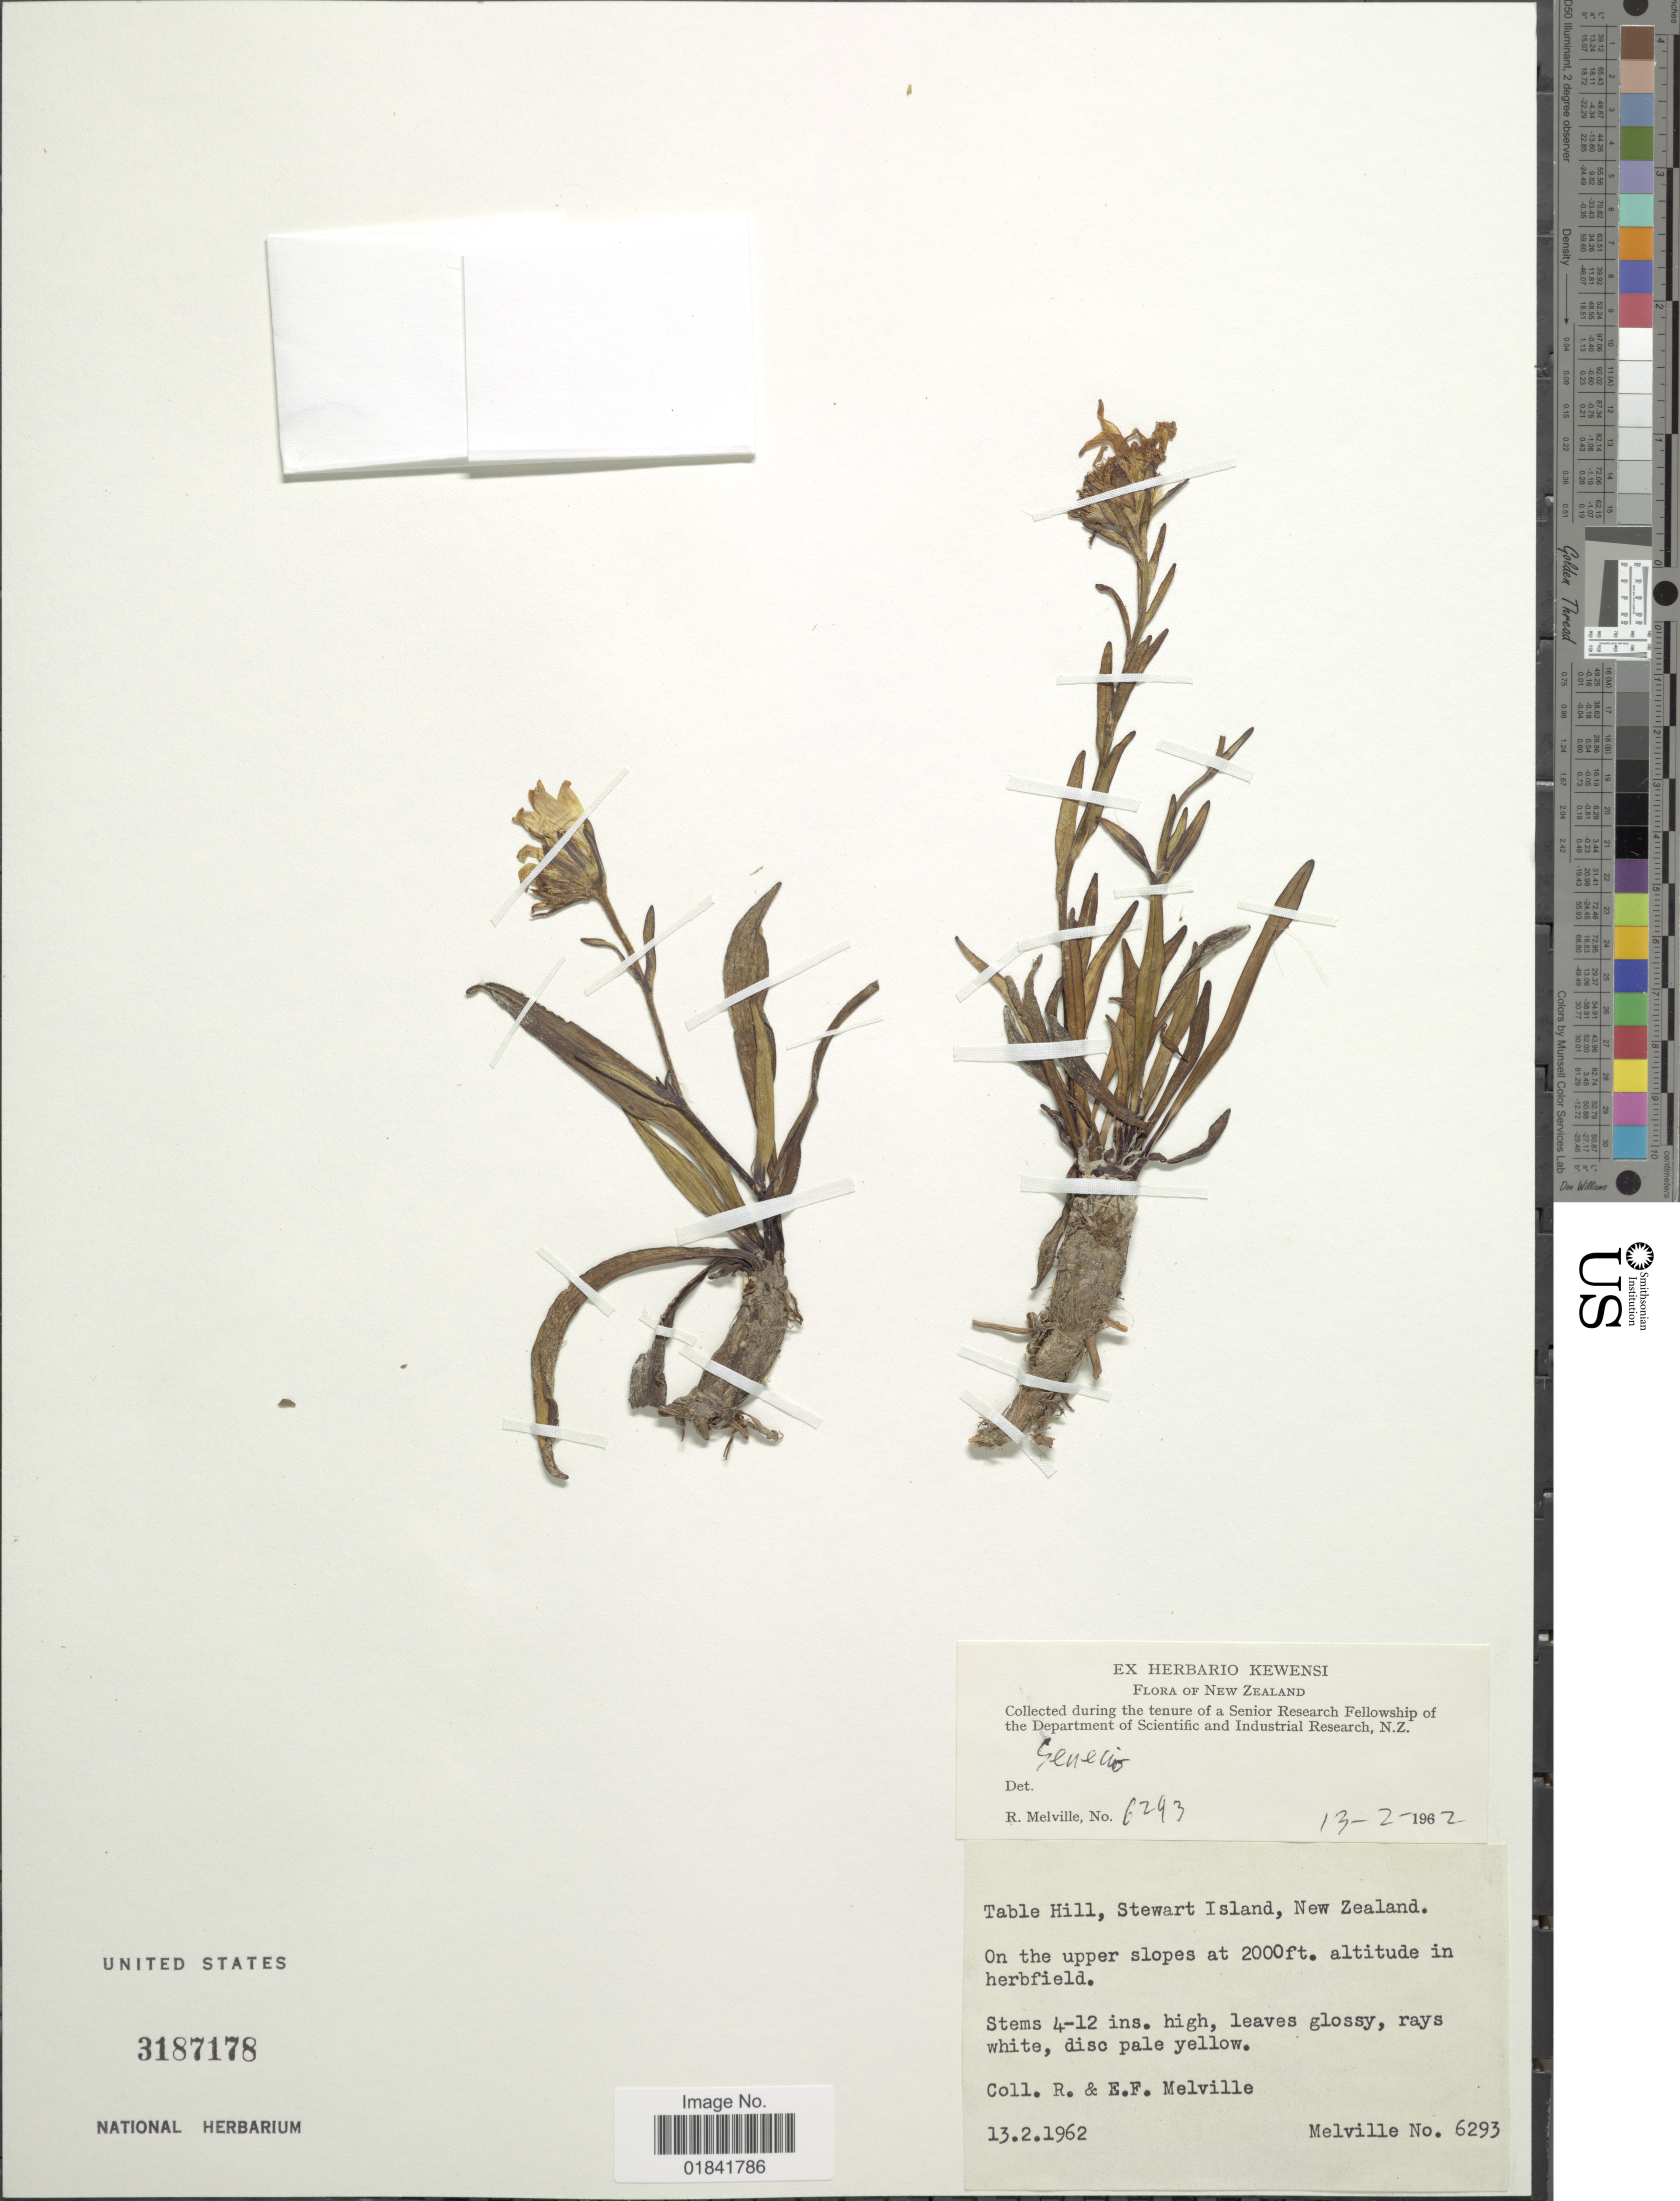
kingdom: Plantae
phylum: Tracheophyta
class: Magnoliopsida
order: Asterales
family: Asteraceae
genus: Senecio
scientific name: Senecio sp.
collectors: R. Melville & E. Melville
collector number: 6293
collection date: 1962-02-13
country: New Zealand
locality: Table Hill, Stewart Island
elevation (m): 610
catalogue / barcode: US 3187178